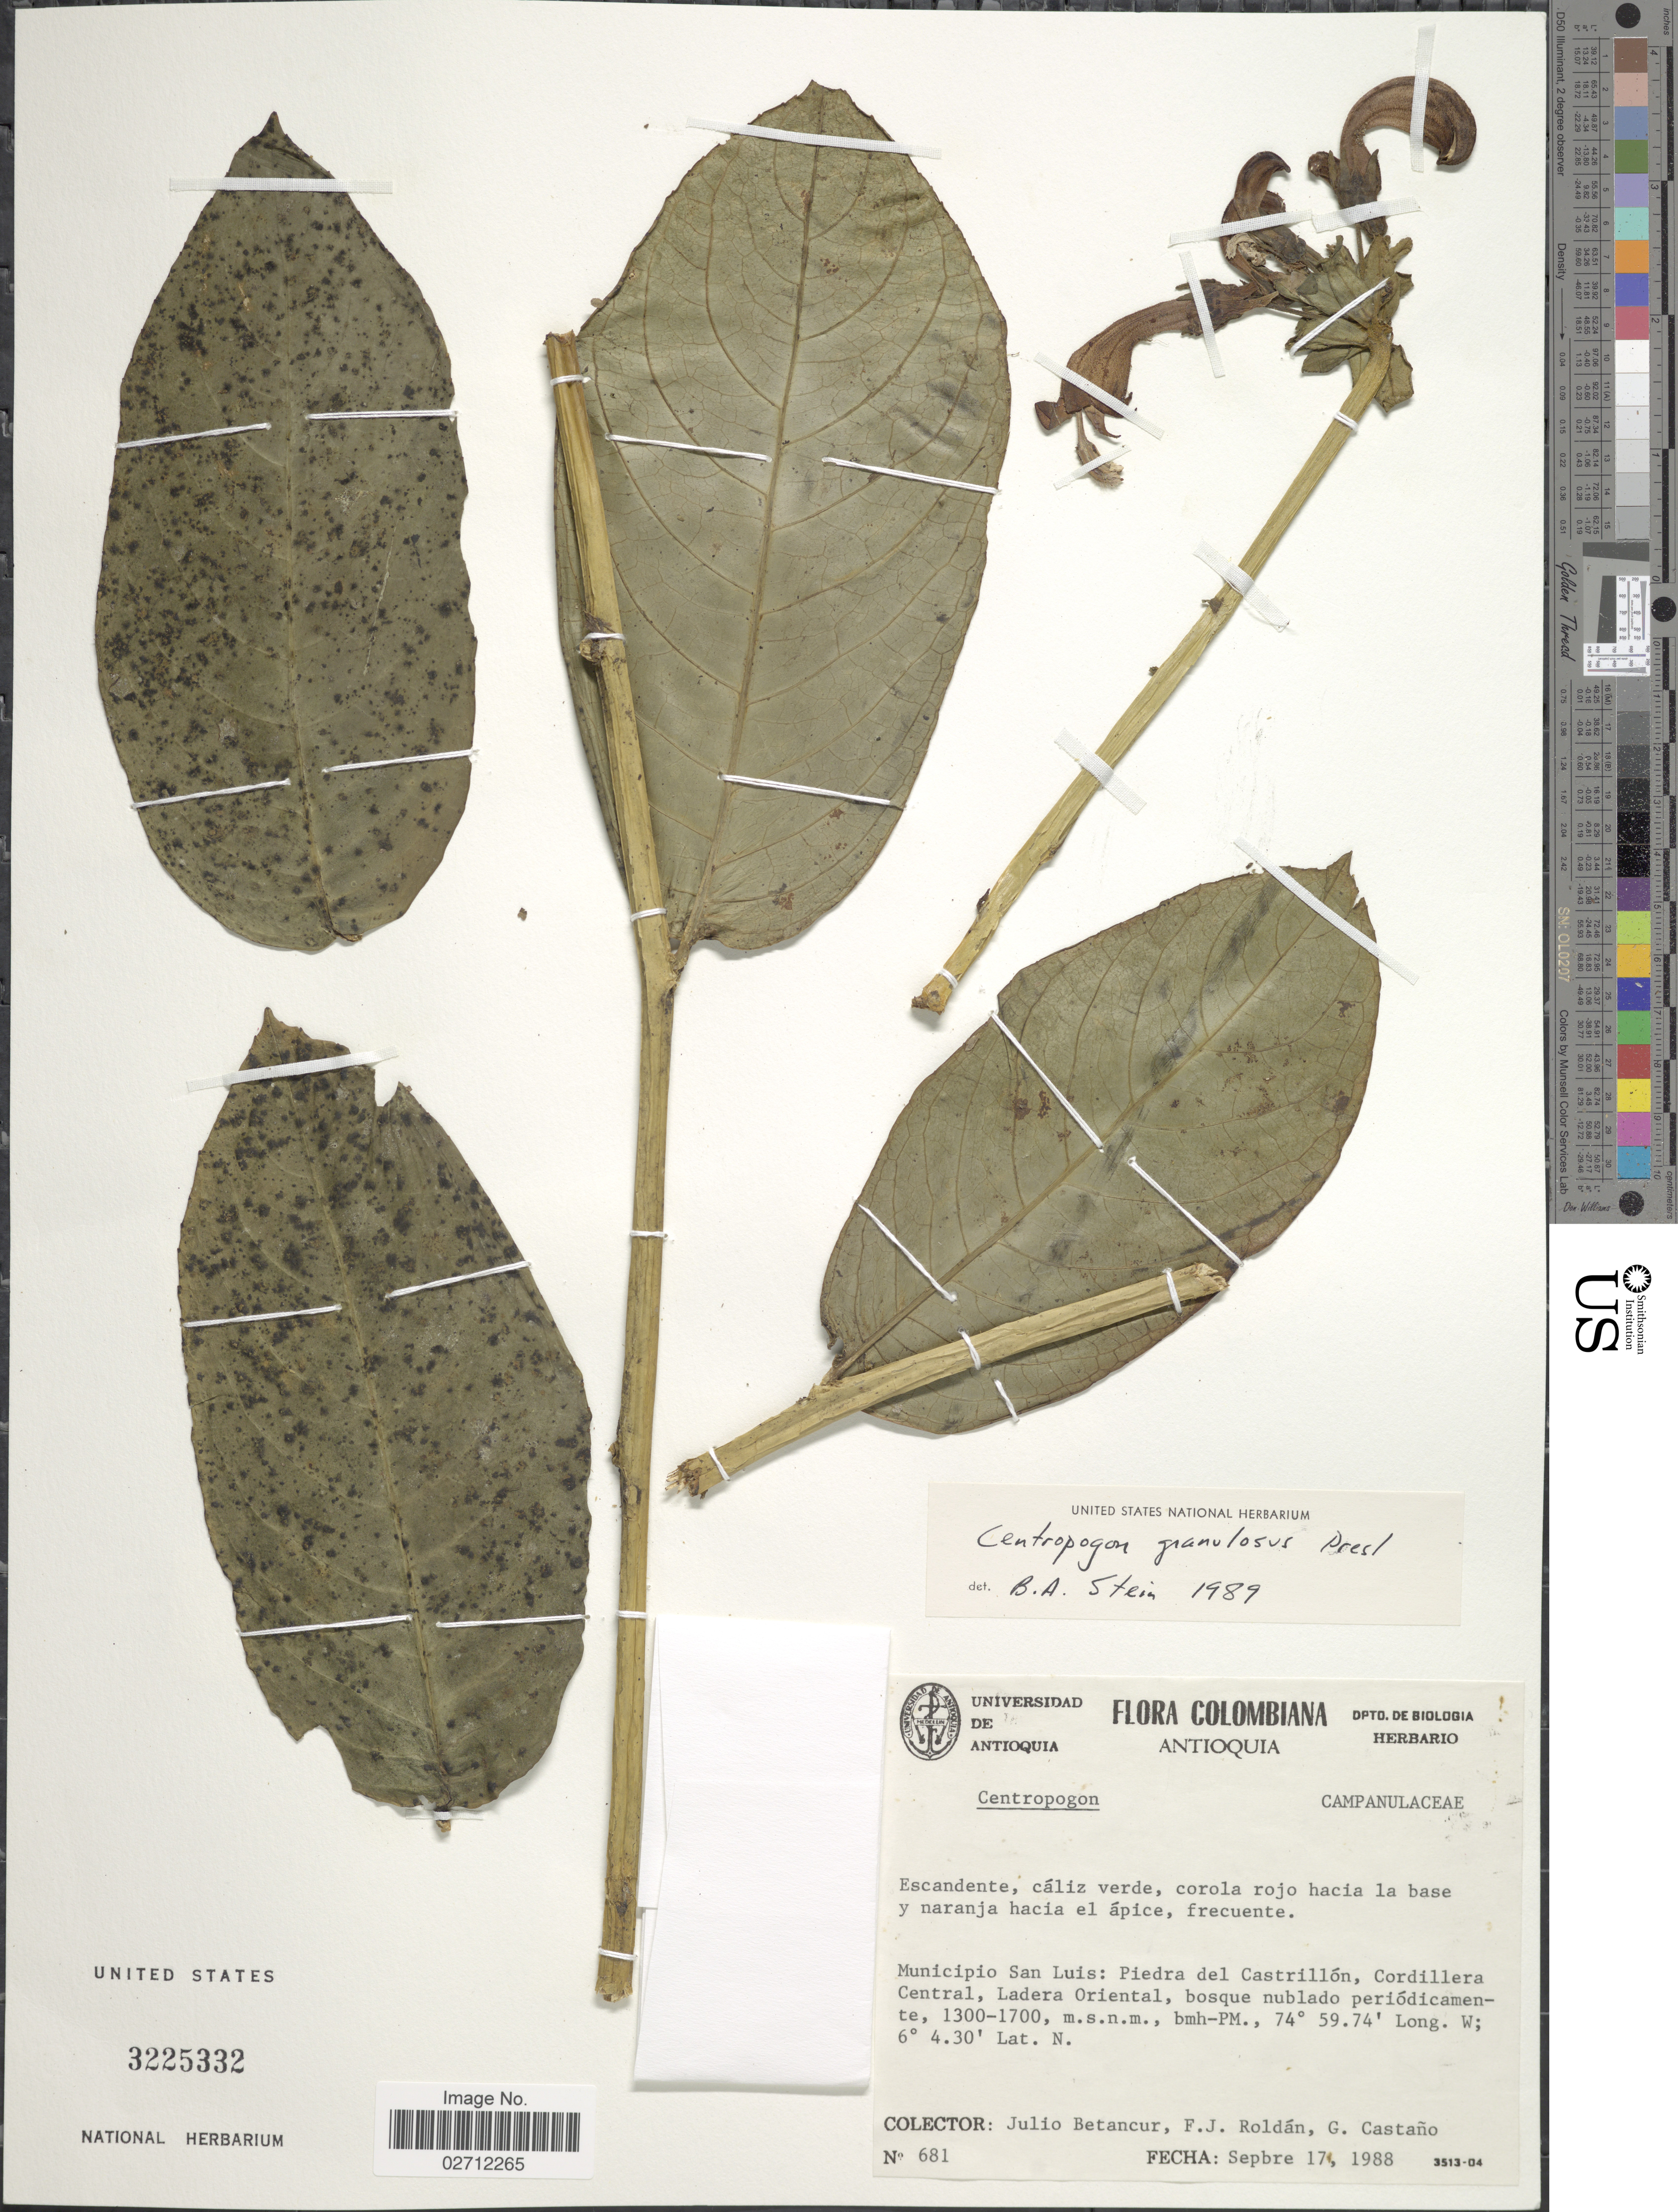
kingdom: Plantae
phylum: Tracheophyta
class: Magnoliopsida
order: Asterales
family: Campanulaceae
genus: Centropogon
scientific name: Centropogon granulosus subsp. granulosus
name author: C. Presl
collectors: J. Betancur, F. J. Roldán & G. Castano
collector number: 681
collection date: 1988-09-17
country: Colombia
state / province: Antioquia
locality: Municipio San Luis: Piedra del Castrillon, Cordillera Central, Ladera Oriental.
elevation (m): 1300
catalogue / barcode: US 3225332